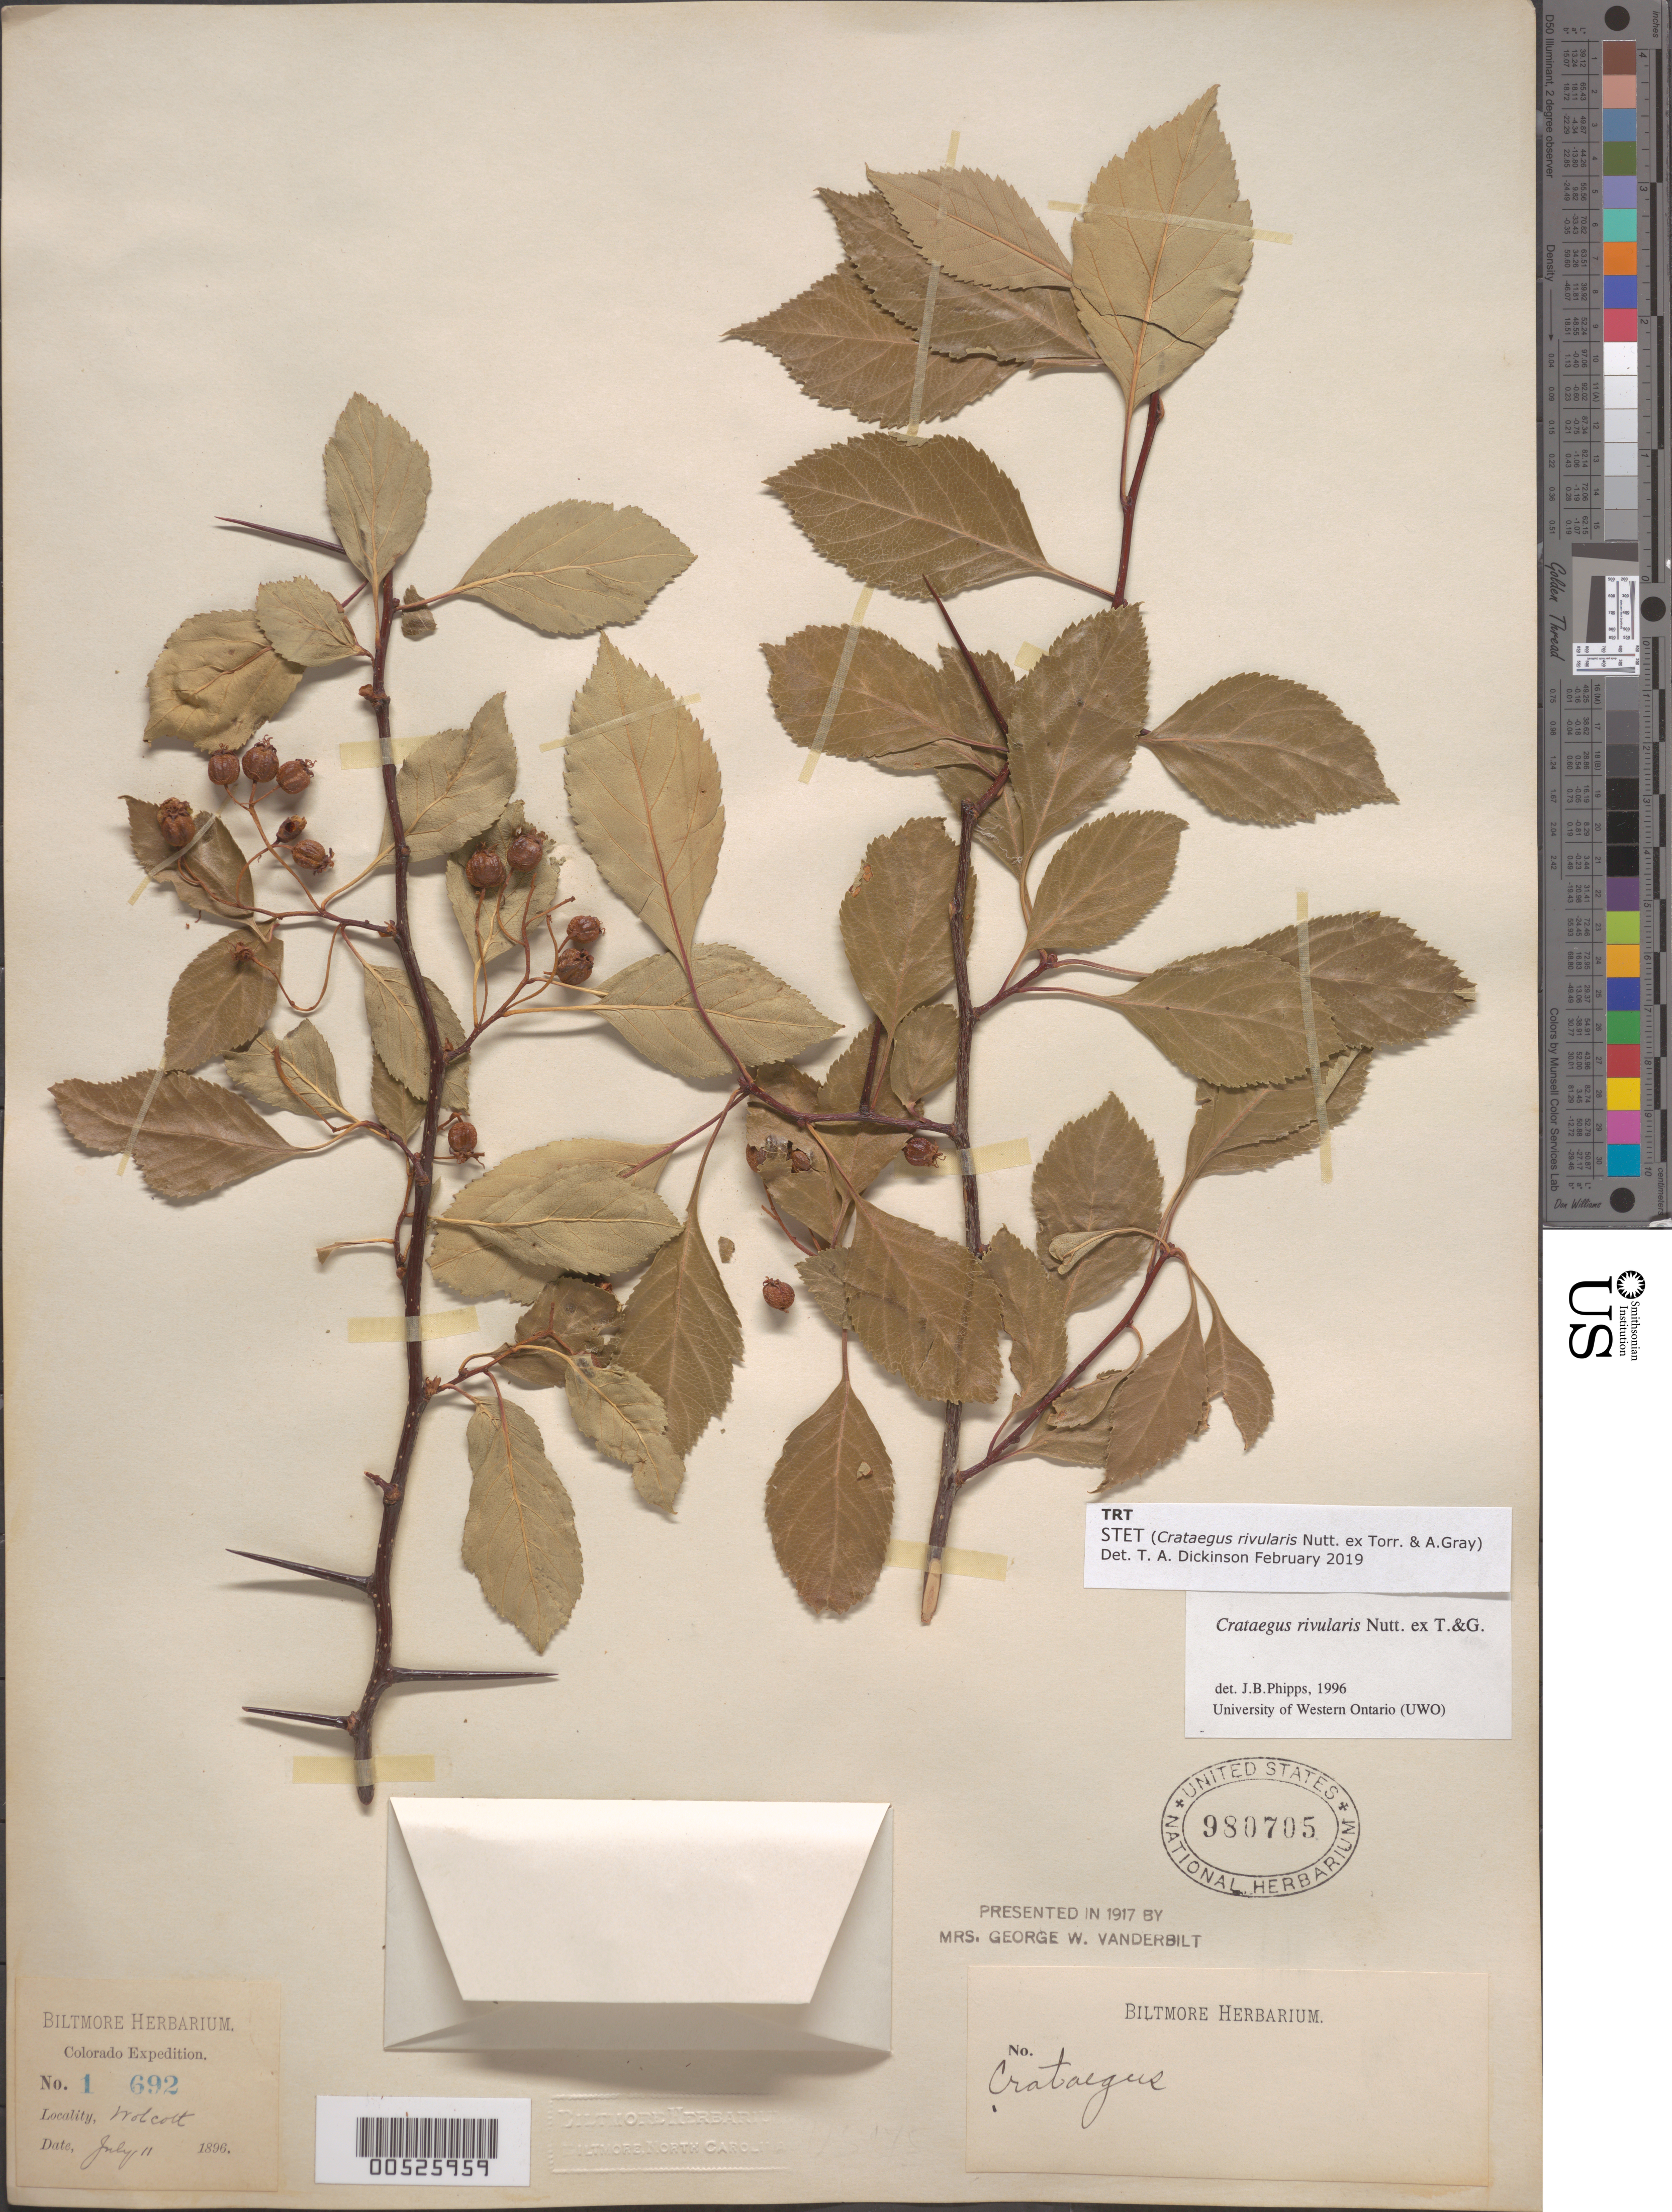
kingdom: Plantae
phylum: Tracheophyta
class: Magnoliopsida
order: Rosales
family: Rosaceae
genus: Crataegus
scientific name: Crataegus rivularis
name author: Nutt.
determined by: Phipps, James B., (UWO), University of Western Ontario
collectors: ex herb. Biltmore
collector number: Herb. 1 692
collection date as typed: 11 Jul 1896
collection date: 1896-07-11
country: United States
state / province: Colorado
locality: Wolcott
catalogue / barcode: US 980705